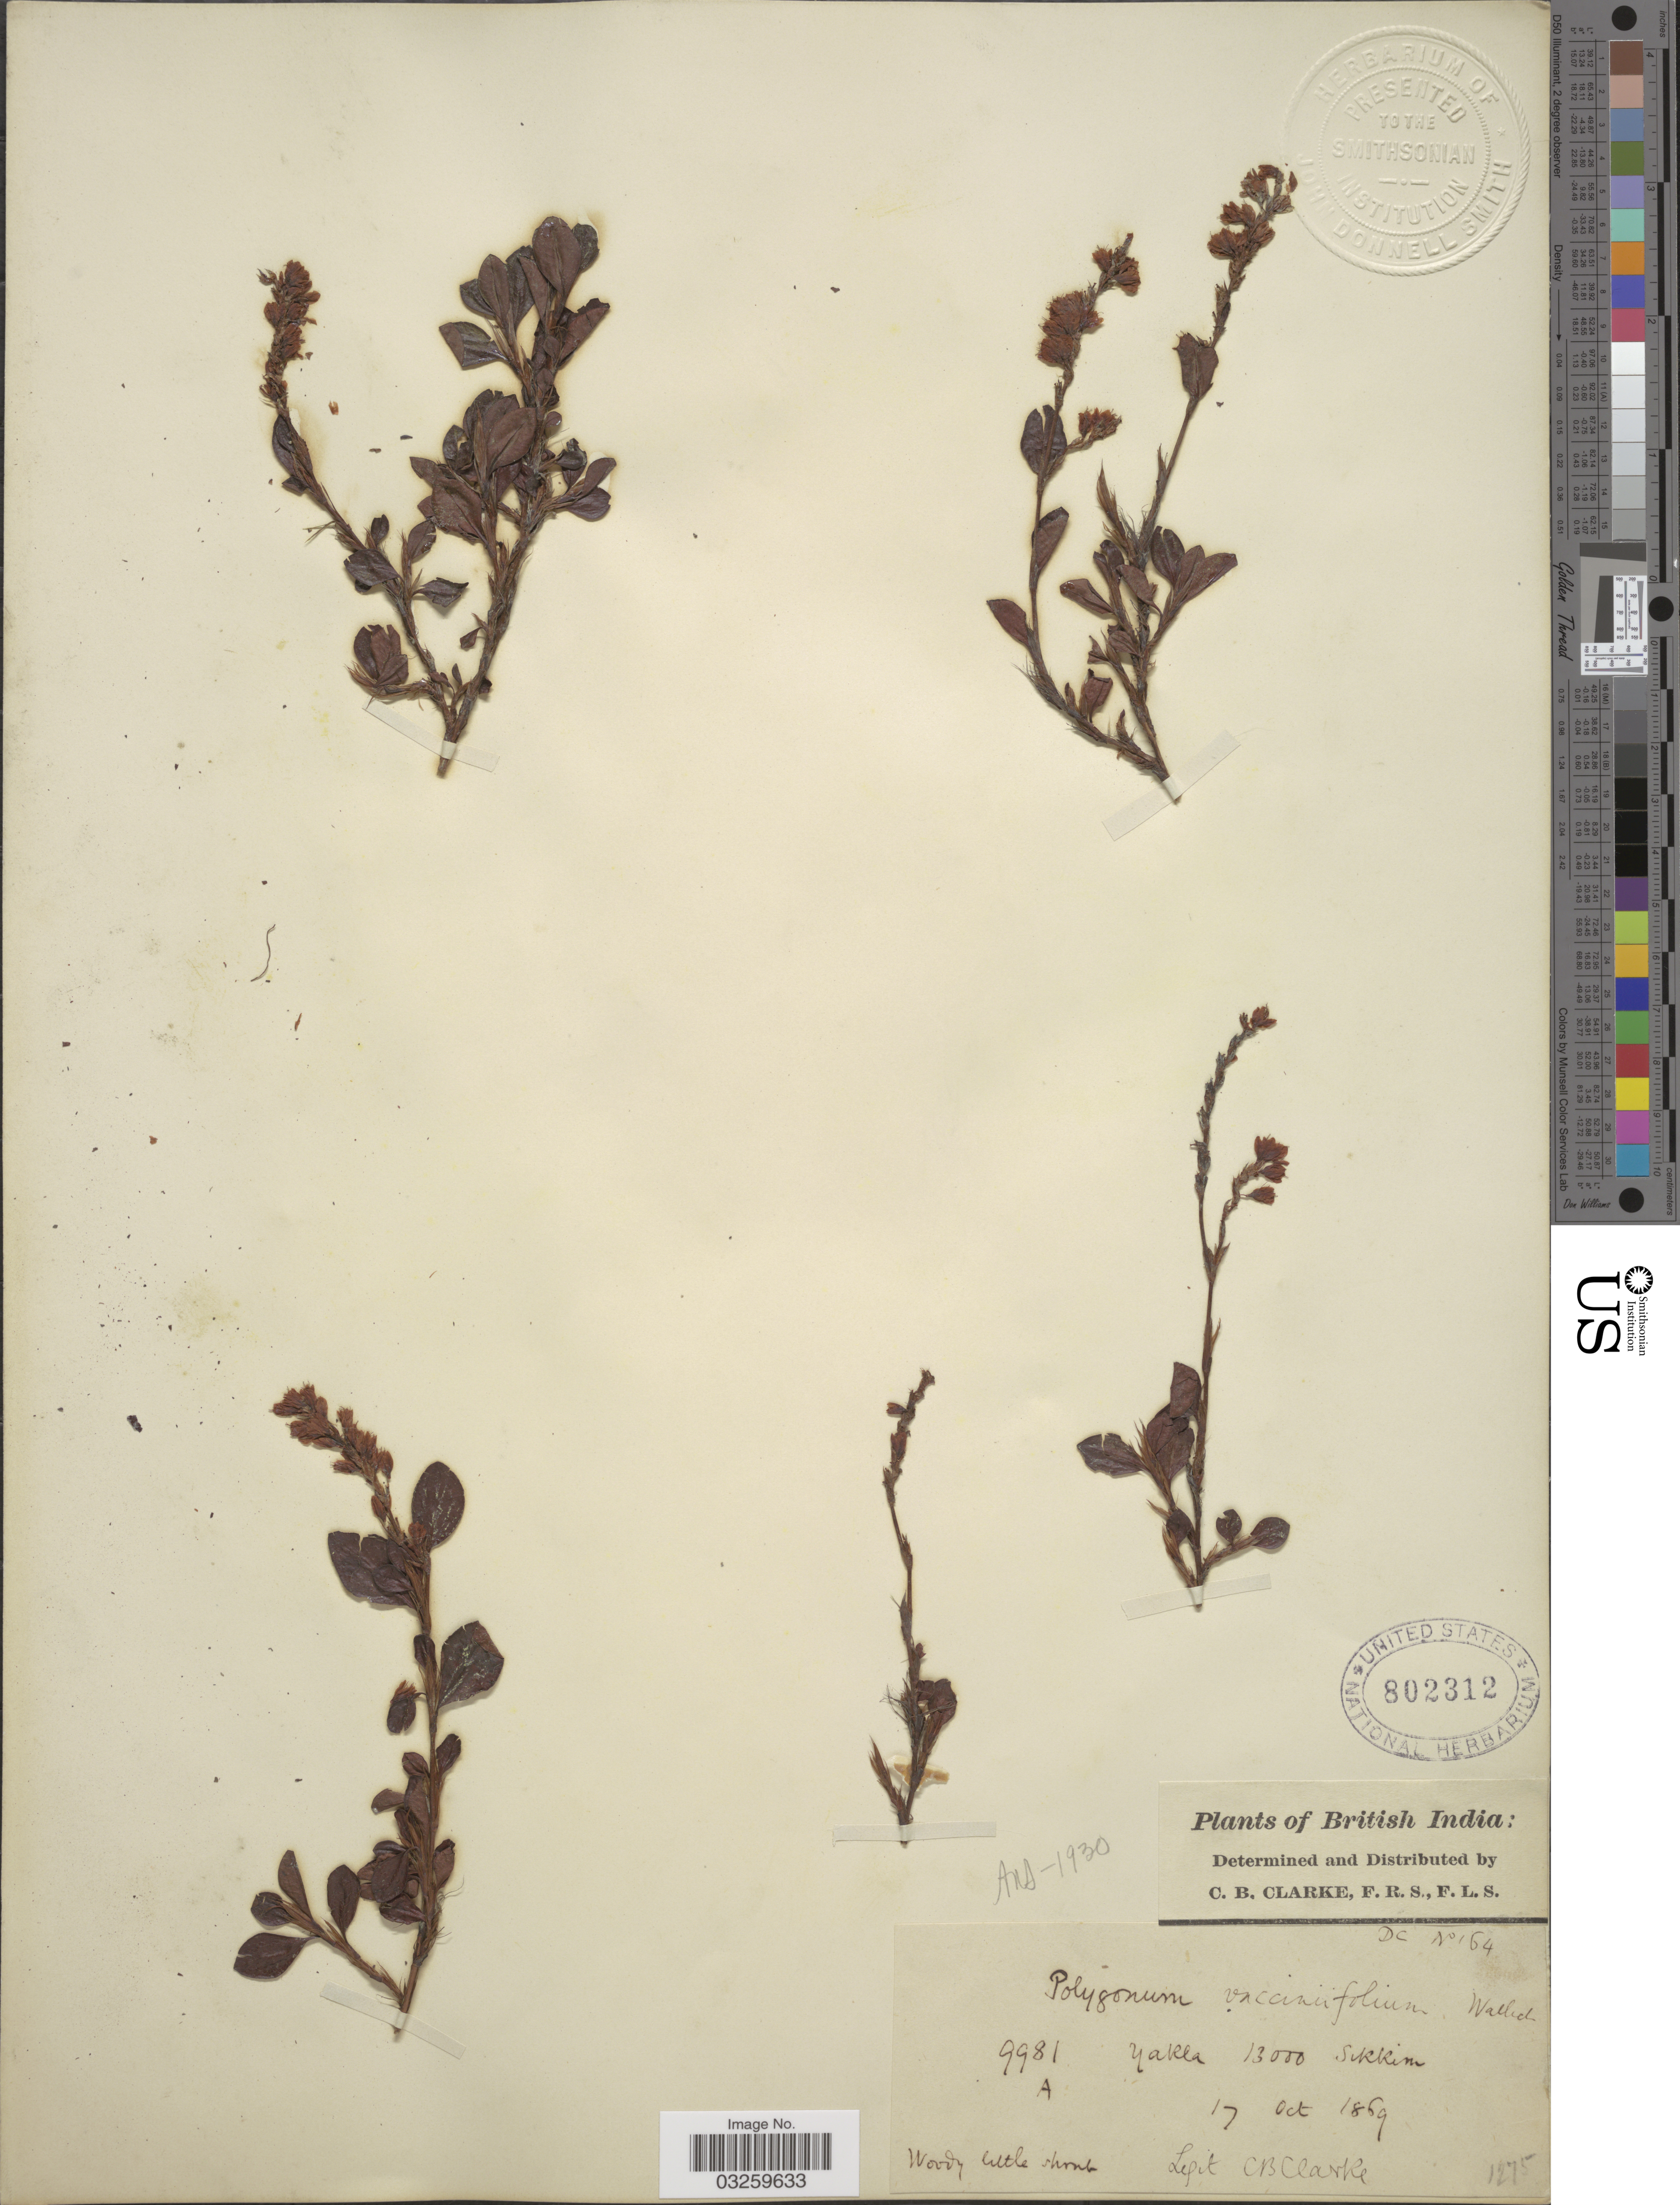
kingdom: Plantae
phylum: Tracheophyta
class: Magnoliopsida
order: Caryophyllales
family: Polygonaceae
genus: Bistorta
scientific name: Bistorta vaccinifolia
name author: (Wall. ex Meisn.) Greene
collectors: C. B. Clarke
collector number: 9981A/164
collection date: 1869-10-17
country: India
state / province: Sikkim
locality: British India. Yakla. Sikkim.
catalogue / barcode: US 802312